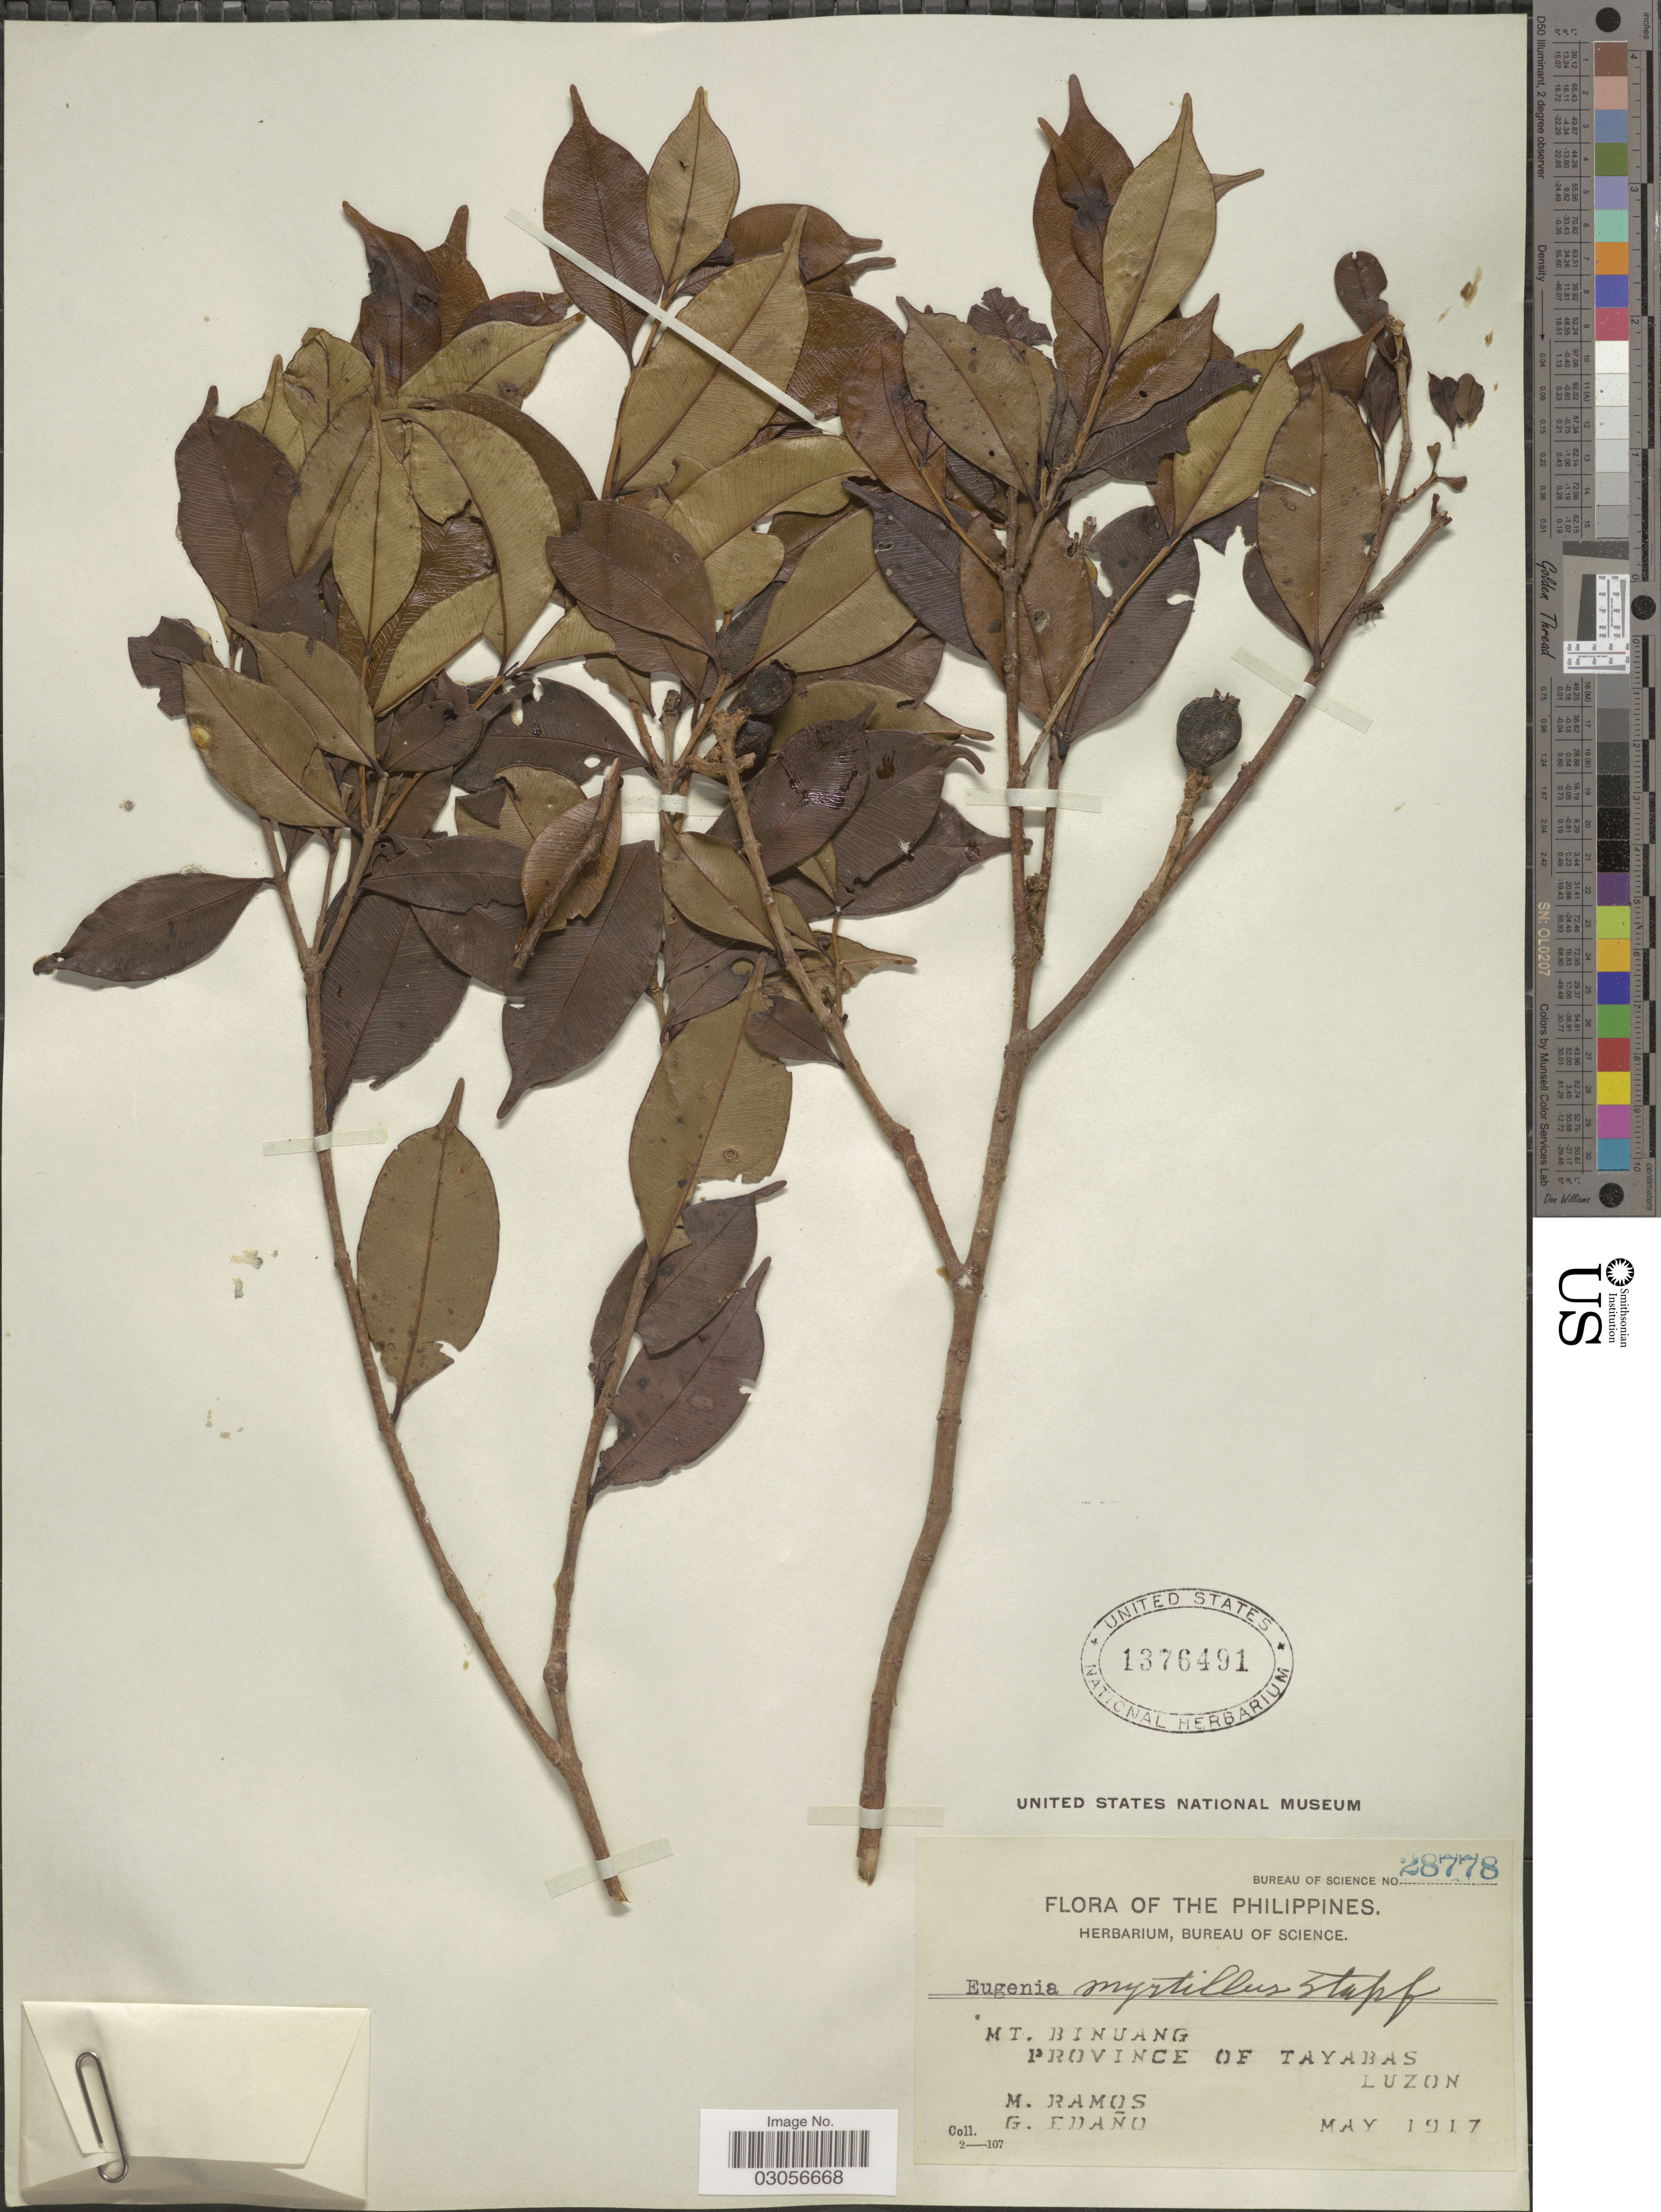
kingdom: Plantae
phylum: Tracheophyta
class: Magnoliopsida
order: Myrtales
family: Myrtaceae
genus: Syzygium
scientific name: Syzygium myrtillus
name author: (Stapf) Merr. & L.M. Perry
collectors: M. Ramos & G. Edaño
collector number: Bureau of Science 28778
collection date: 1917-05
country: Philippines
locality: Mt. Binuang. Province of Tayabas. Luzon.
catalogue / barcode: US 1376491